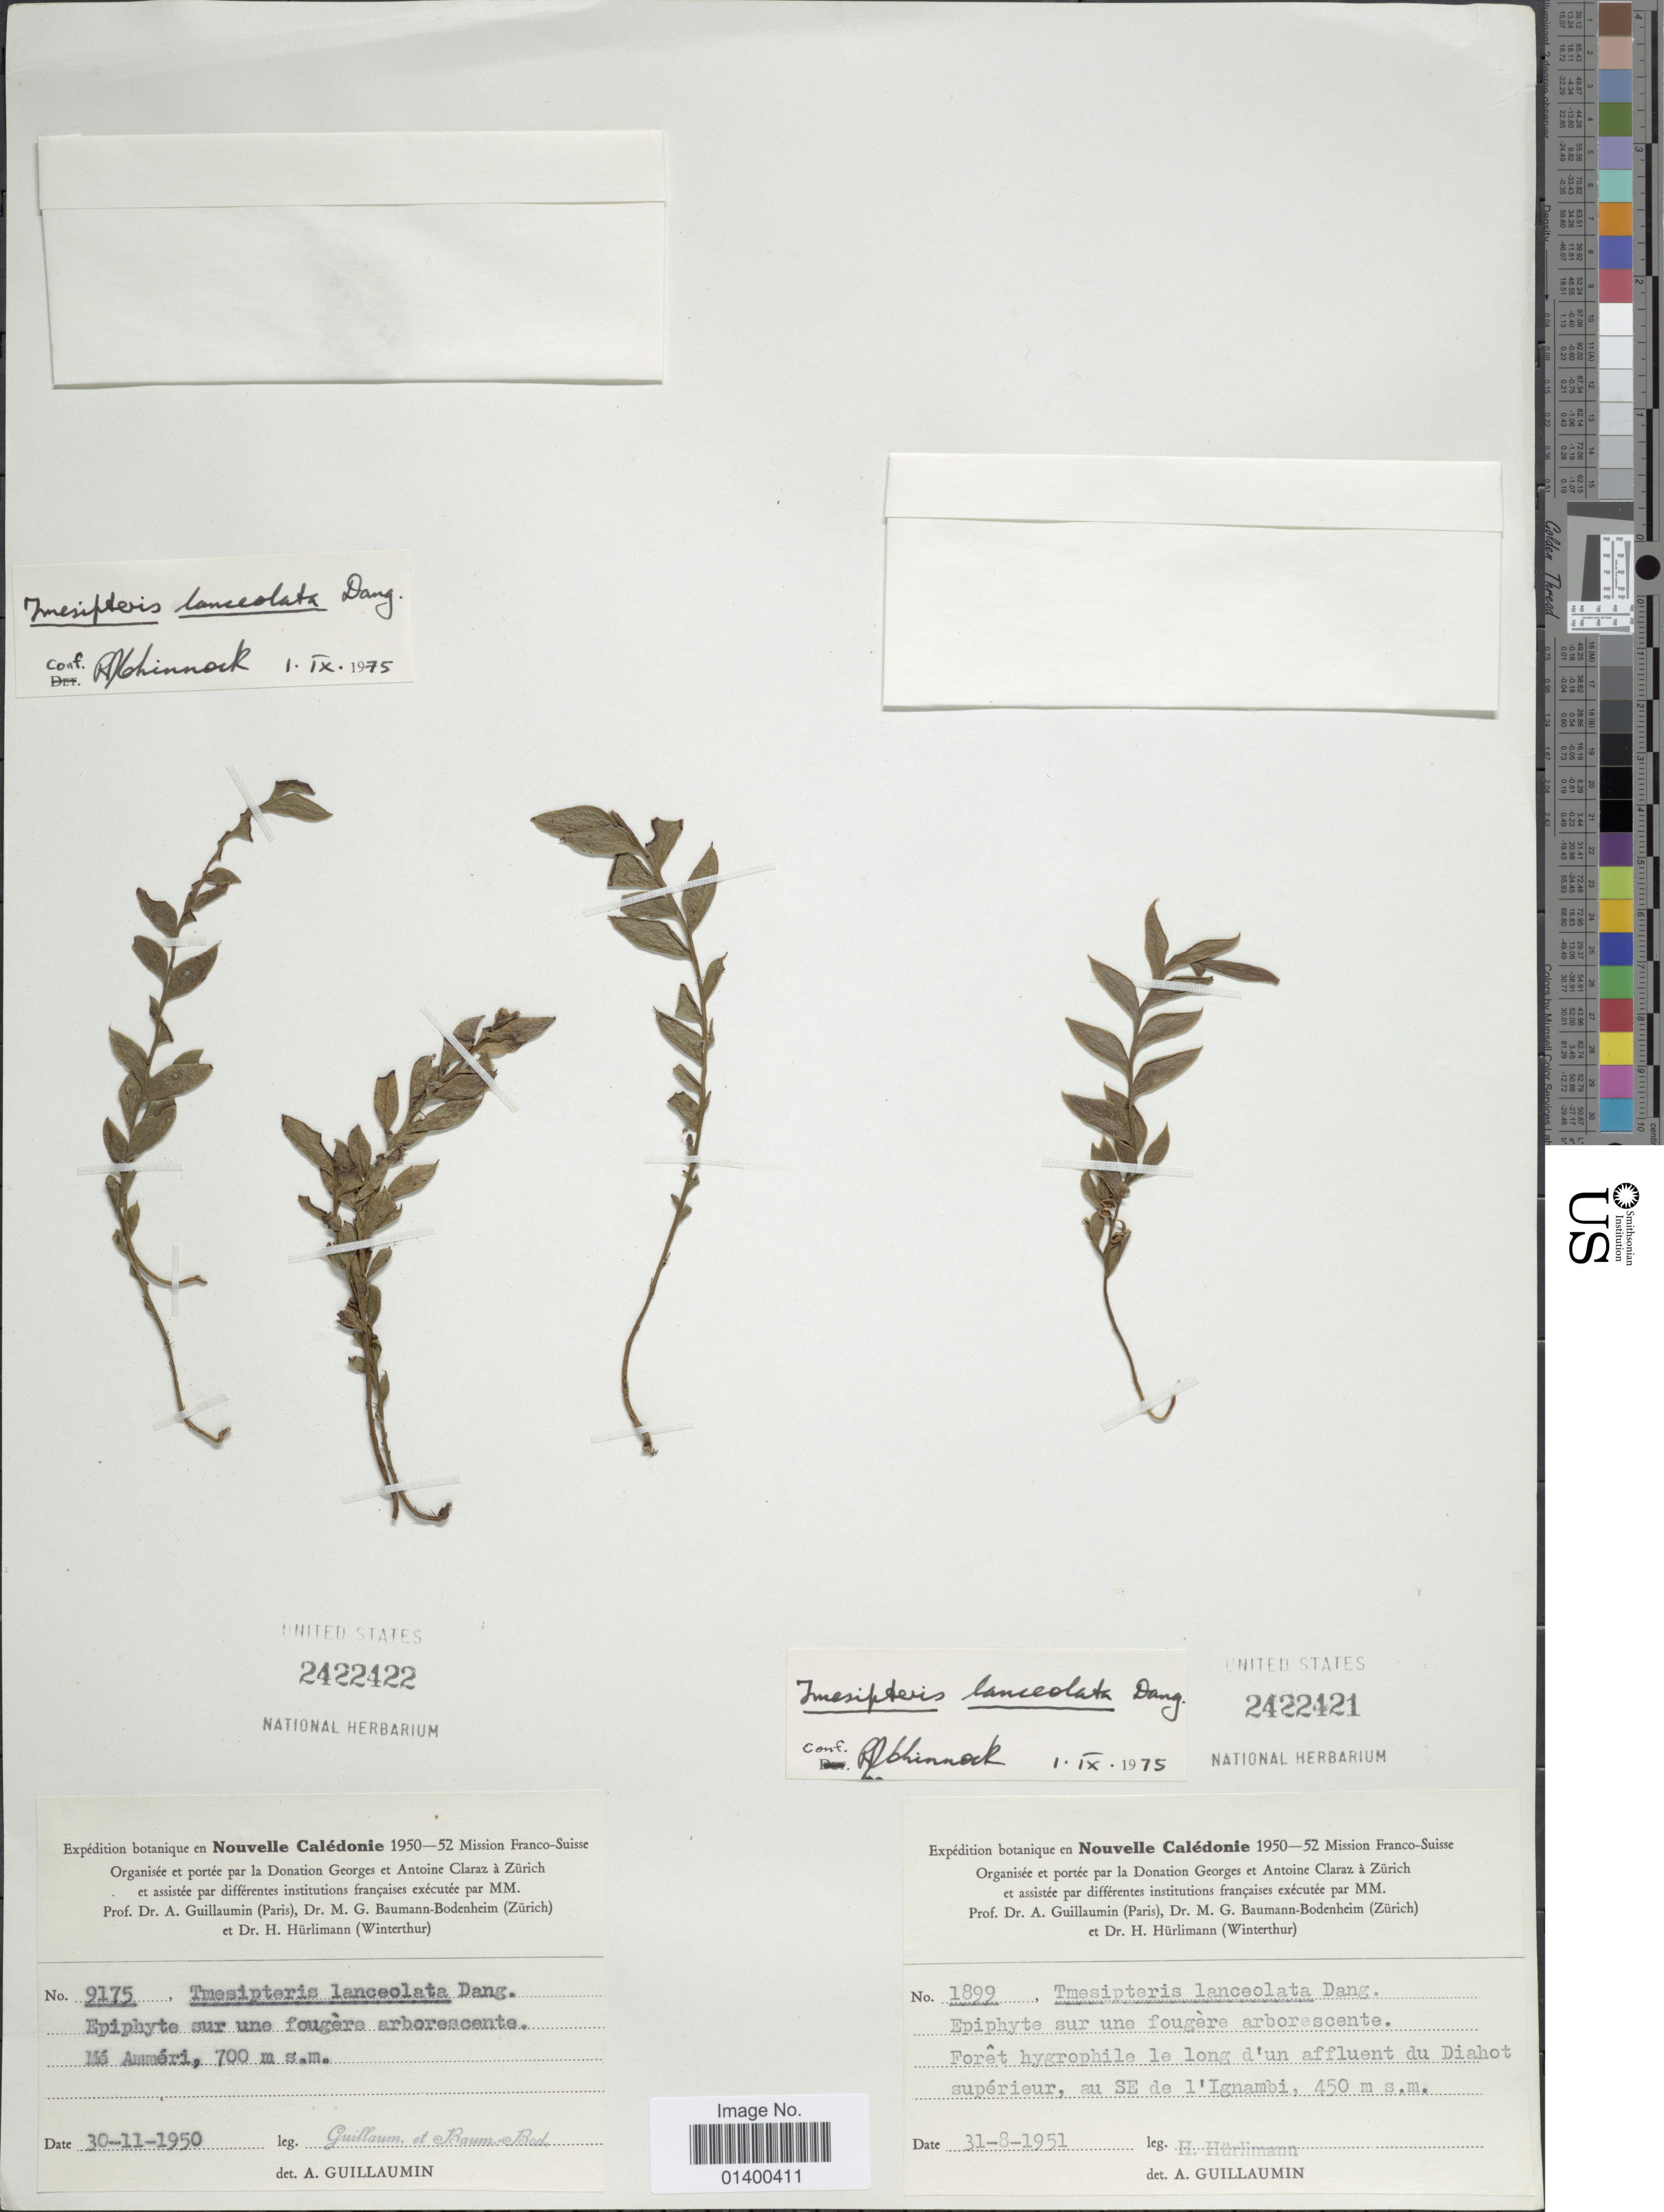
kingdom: Plantae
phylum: Tracheophyta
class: Polypodiopsida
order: Psilotales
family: Psilotaceae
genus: Tmesipteris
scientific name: Tmesipteris lanceolata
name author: P.A. Dang.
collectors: A. Guillaumin & M. G. Baumann-Bodenheim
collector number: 9175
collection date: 1950-11-30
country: New Caledonia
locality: Mé Amméri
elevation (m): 700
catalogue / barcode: US 2422422-2